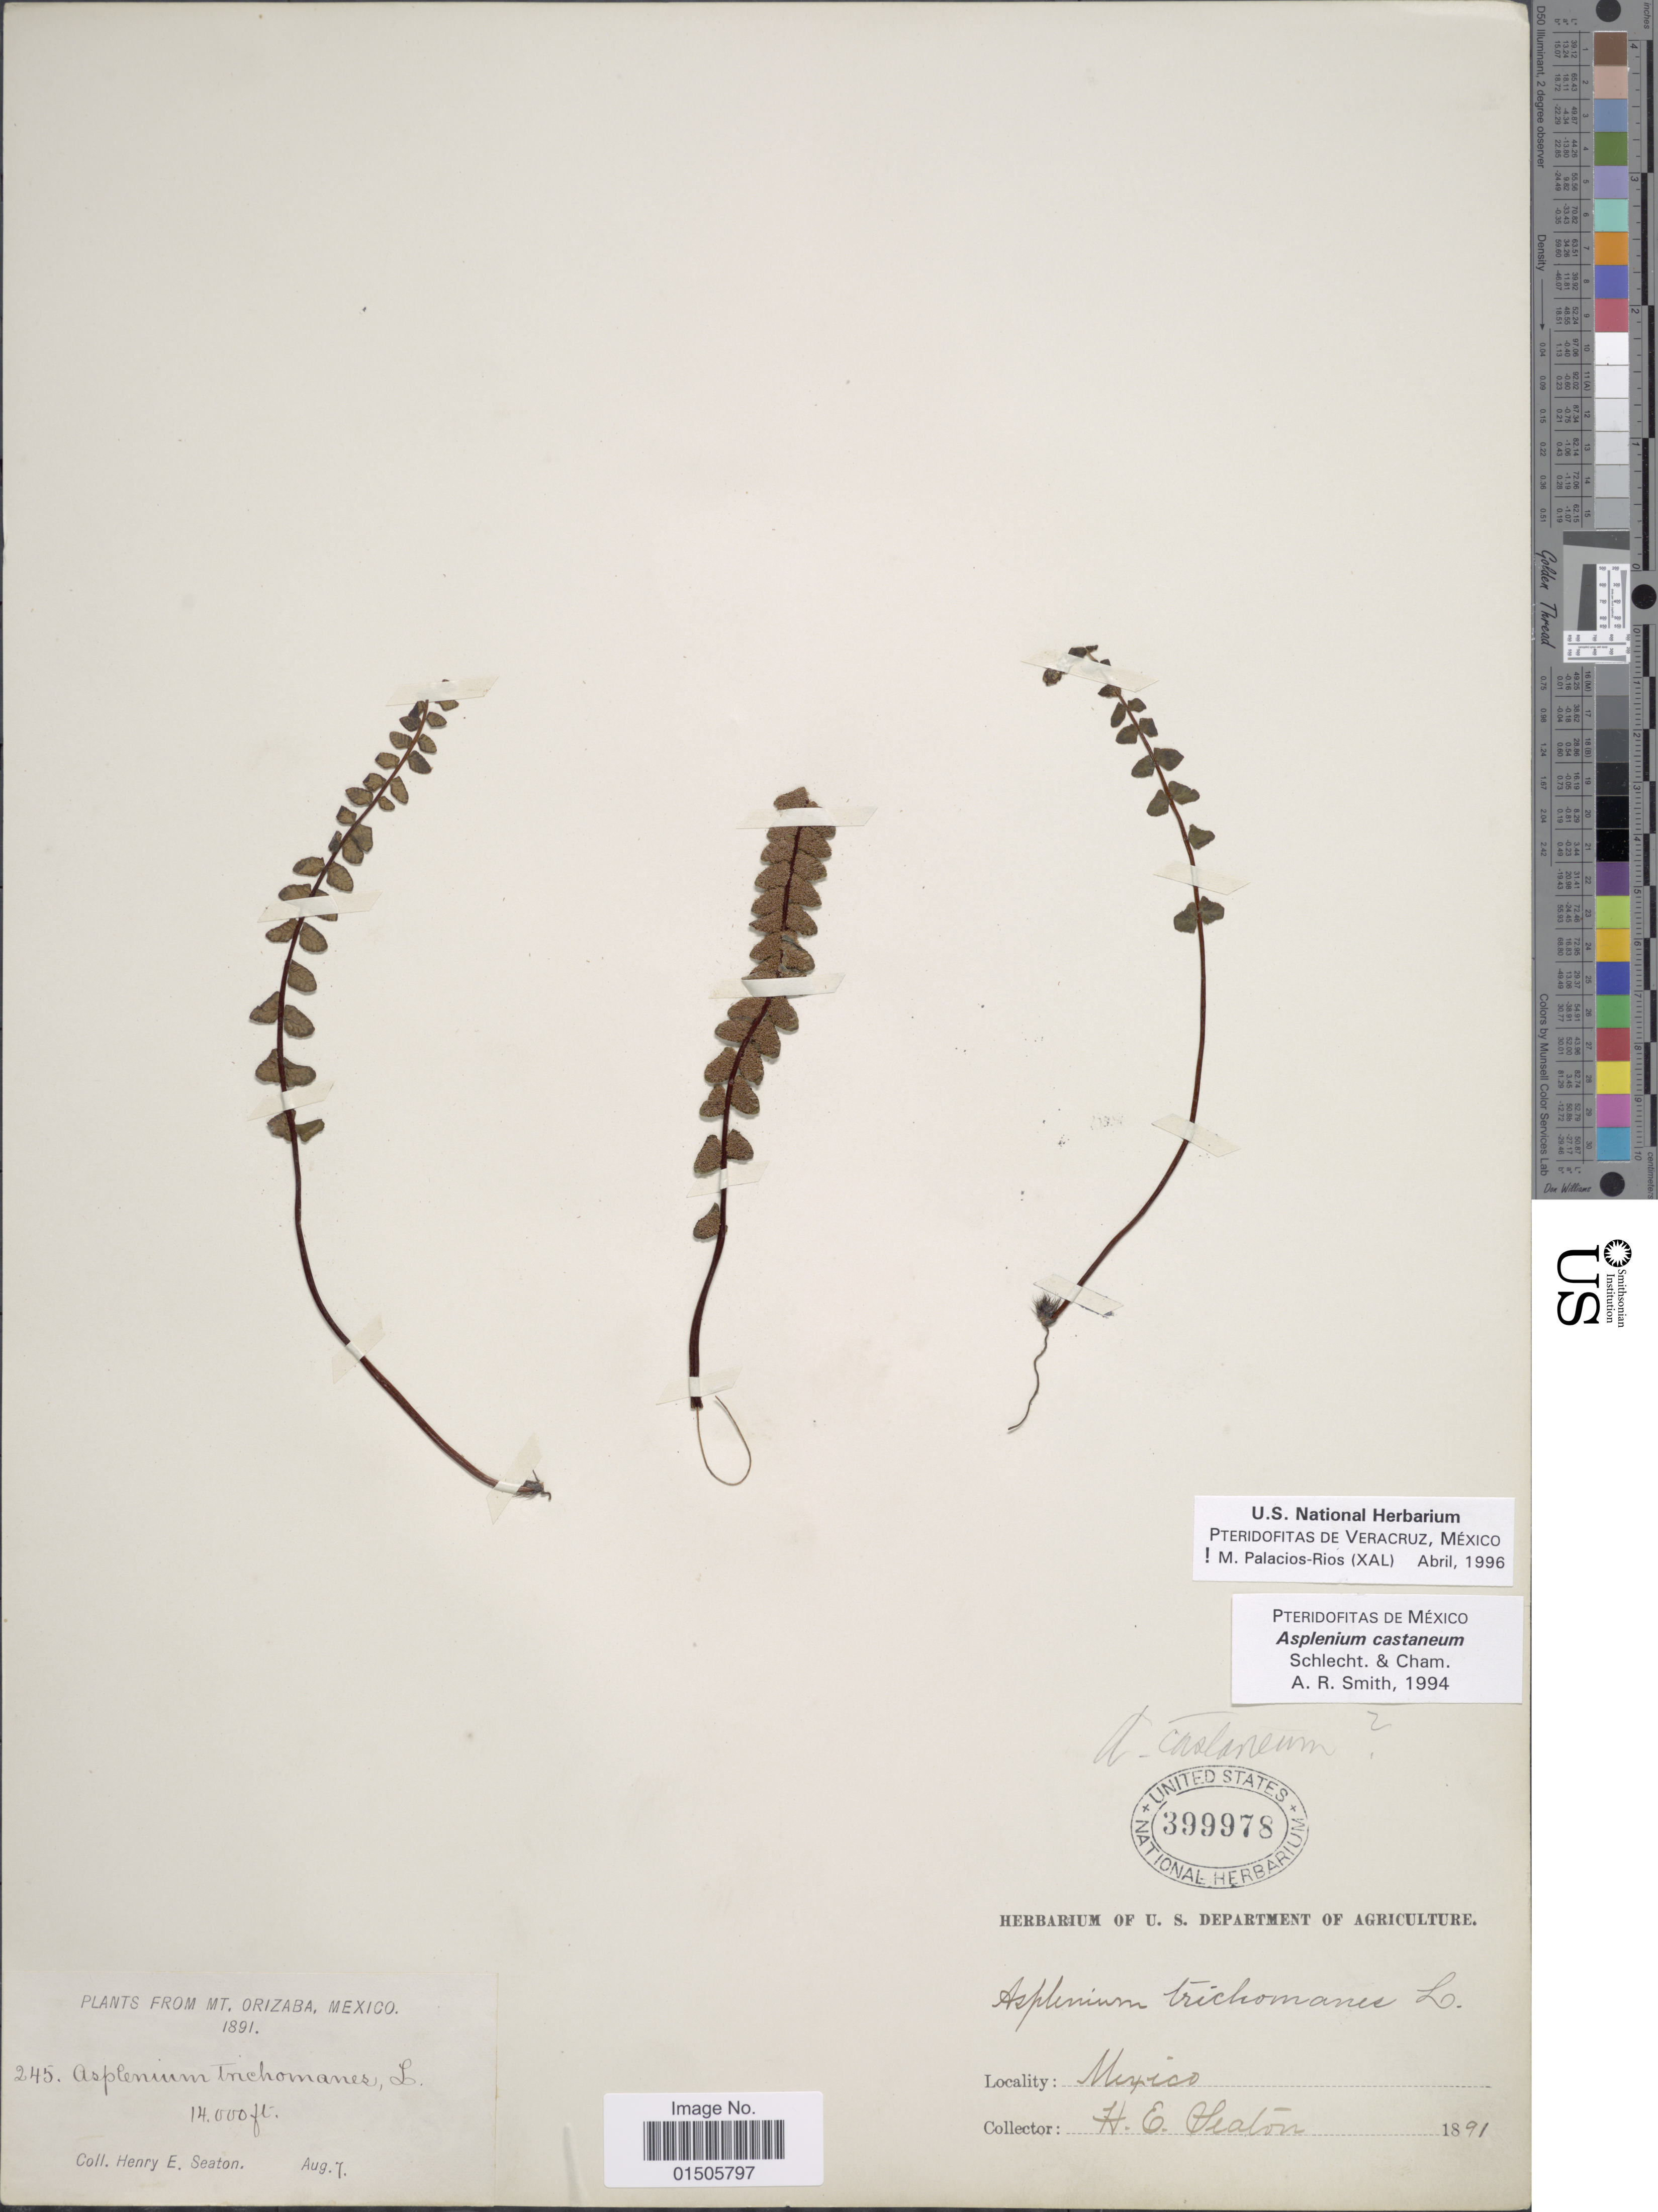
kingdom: Plantae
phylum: Tracheophyta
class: Polypodiopsida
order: Polypodiales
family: Aspleniaceae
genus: Asplenium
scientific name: Asplenium castaneum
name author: Schltdl. & Cham.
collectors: H. E. Seaton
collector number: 245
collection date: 1891-08-07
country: Mexico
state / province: México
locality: Mt. Orizaba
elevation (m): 4267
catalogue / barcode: US 399978